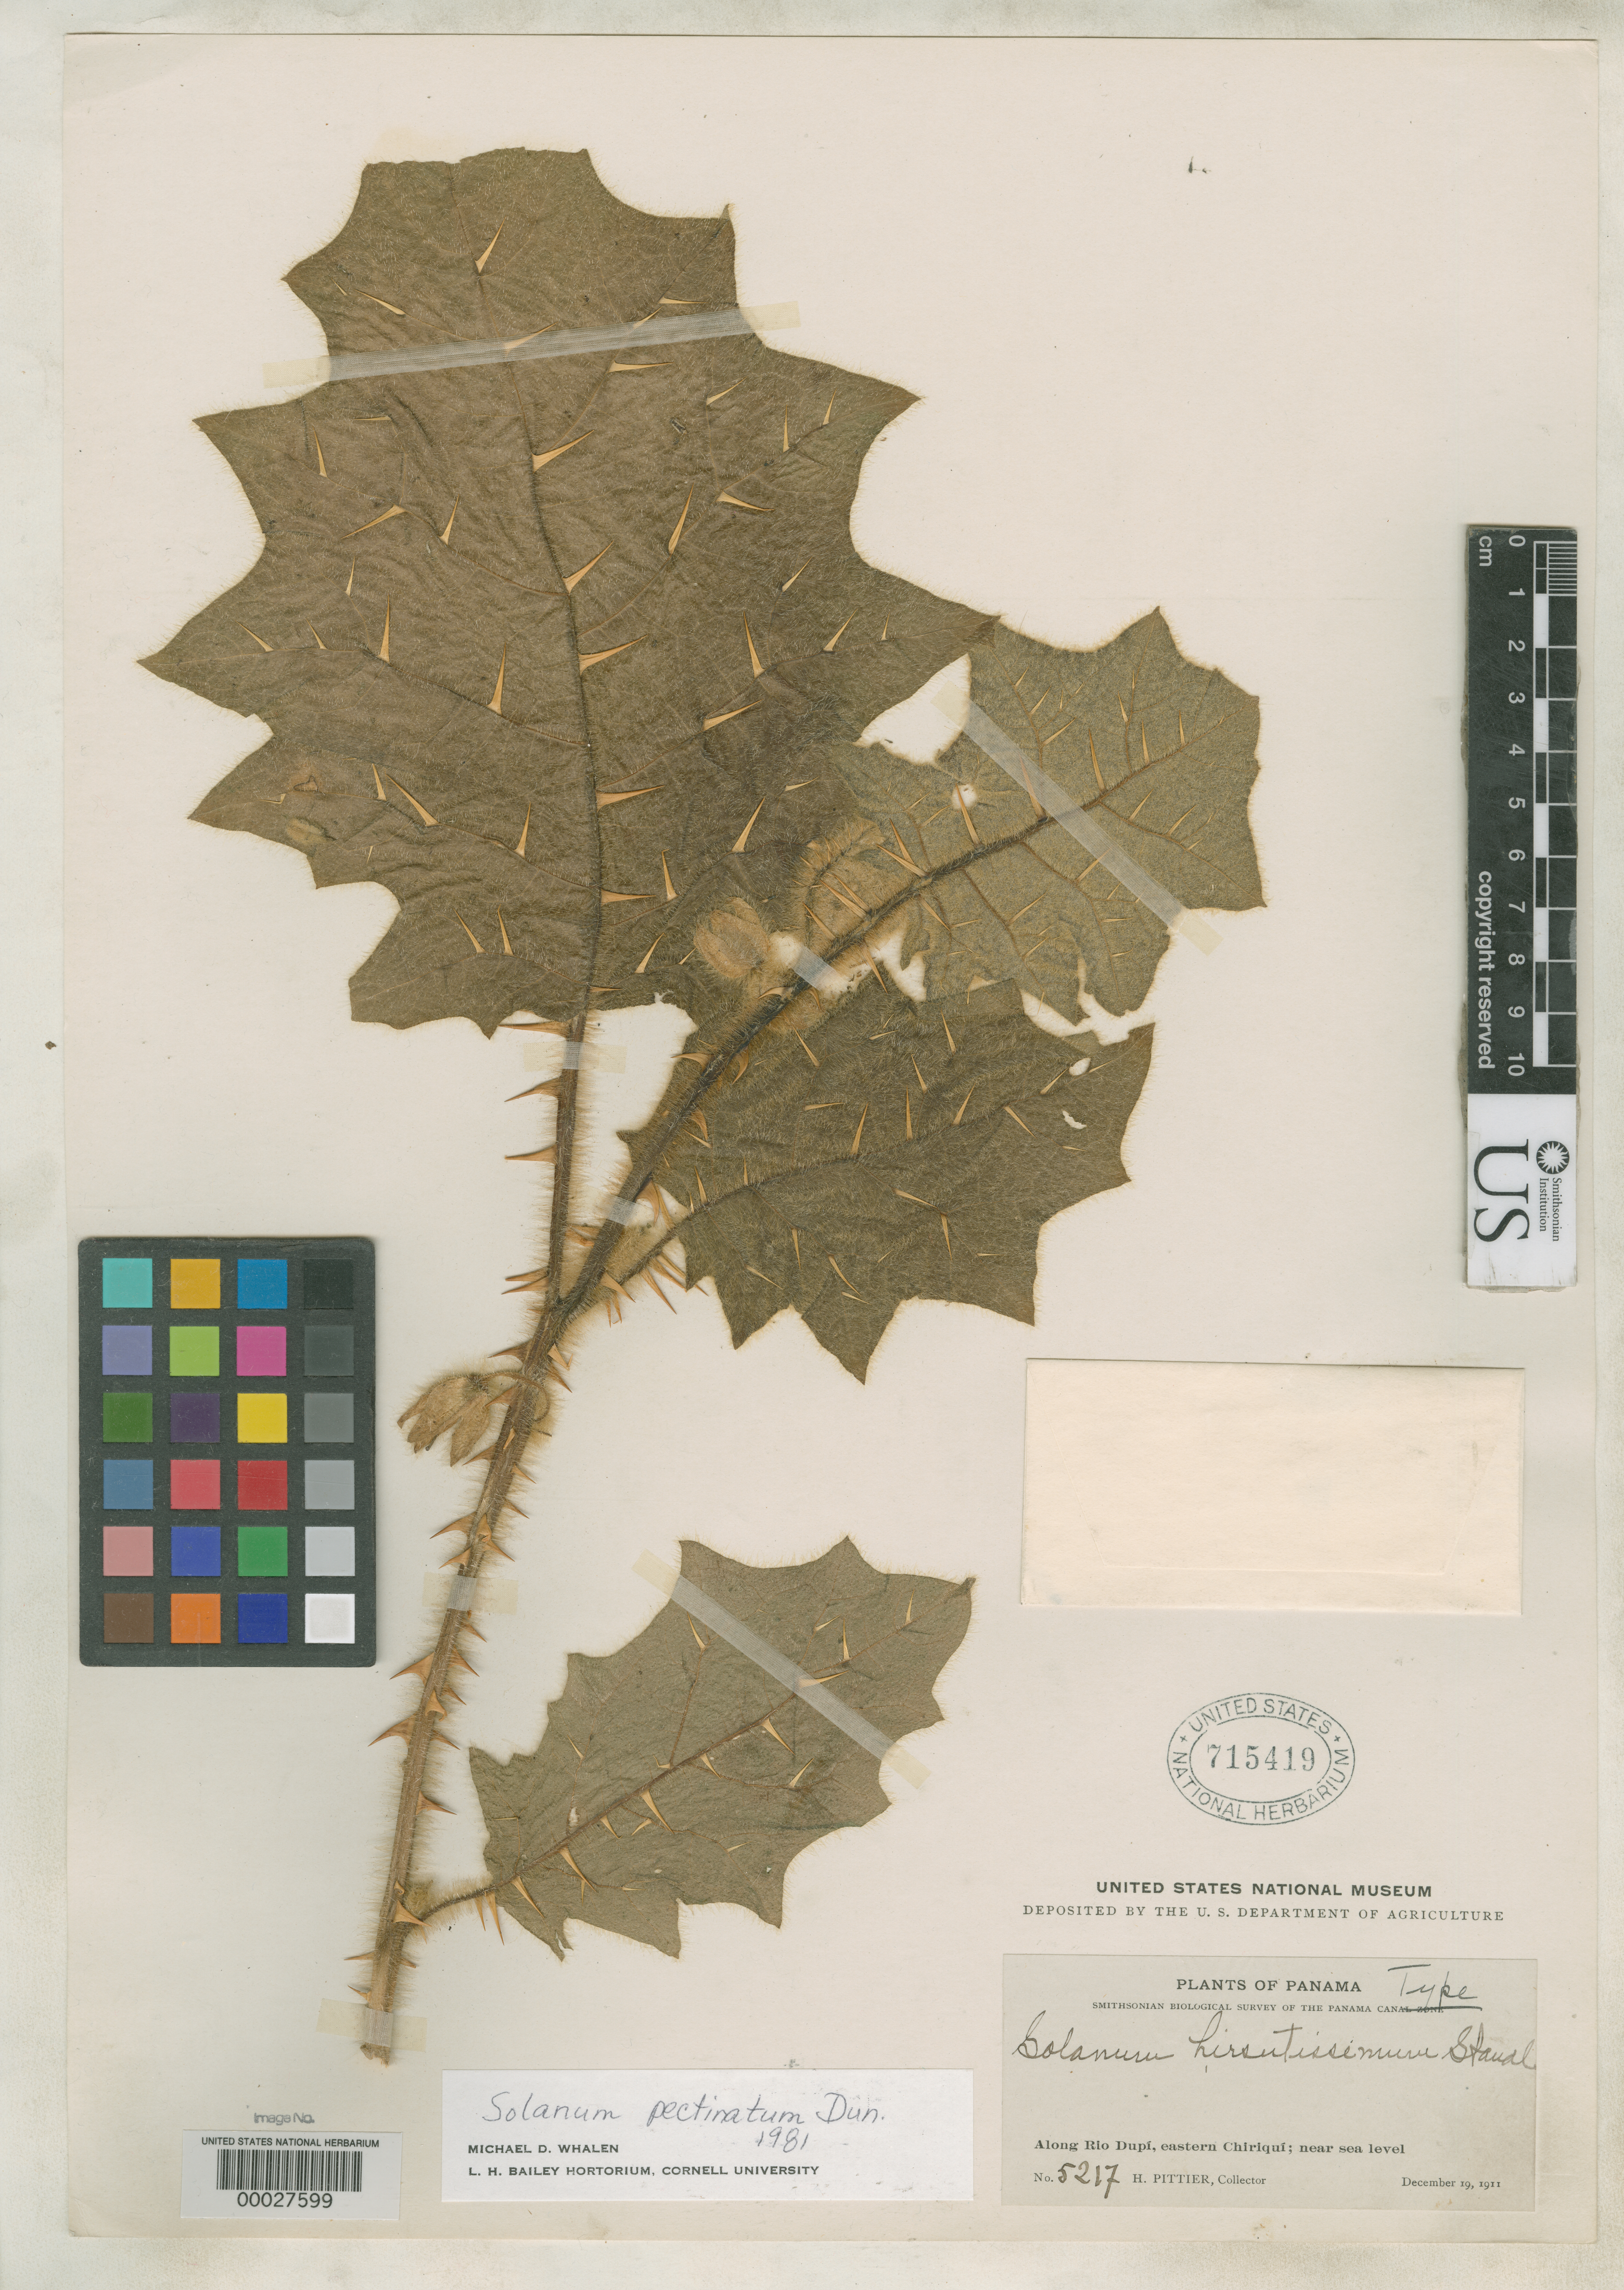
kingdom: Plantae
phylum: Tracheophyta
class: Magnoliopsida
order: Solanales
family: Solanaceae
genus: Solanum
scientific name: Solanum hirsutissimum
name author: Standl.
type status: Holotype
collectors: H. F. Pittier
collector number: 5217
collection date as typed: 19 Dec 1911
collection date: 1911-12-19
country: Panama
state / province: Chiriquí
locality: Rio Dupi.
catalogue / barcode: US 715419